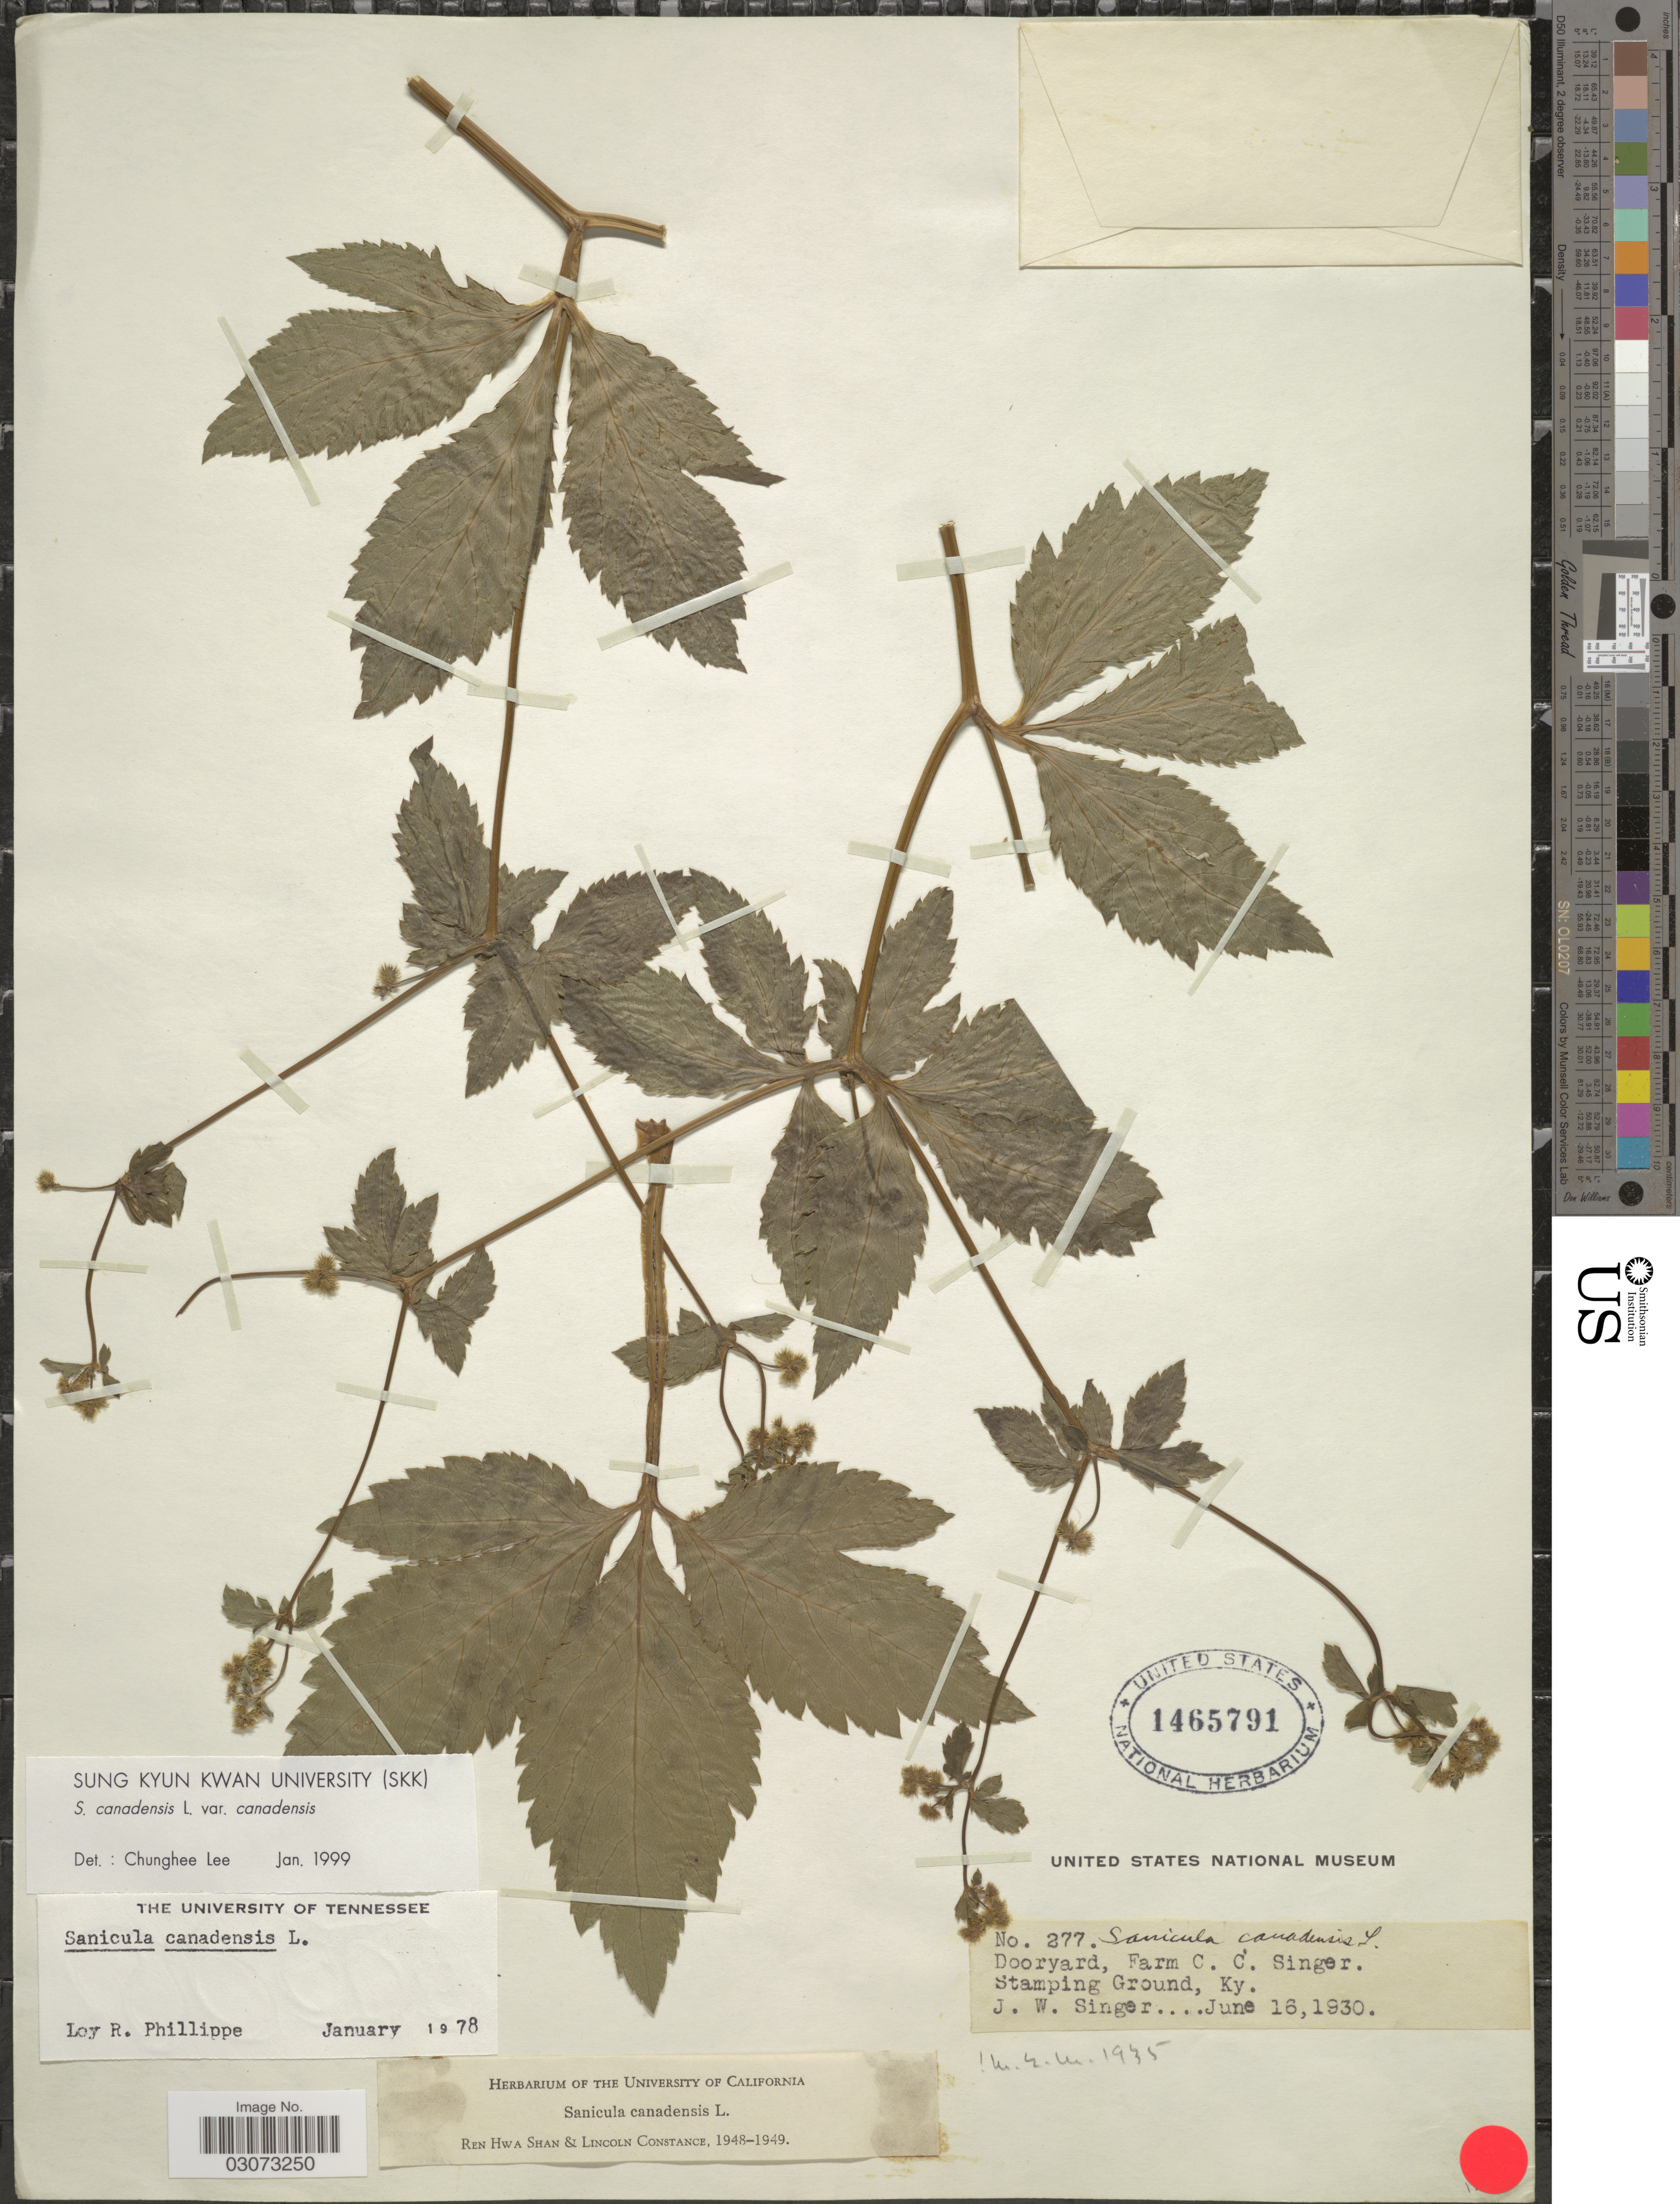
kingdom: Plantae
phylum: Tracheophyta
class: Magnoliopsida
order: Apiales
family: Apiaceae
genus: Sanicula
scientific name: Sanicula canadensis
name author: L.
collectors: J. EW. Singer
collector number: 277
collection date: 1930-06-16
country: United States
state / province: Kentucky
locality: Dooryard, Farm C.C. Singer. Stamping Ground, Ky.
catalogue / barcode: US 1465791